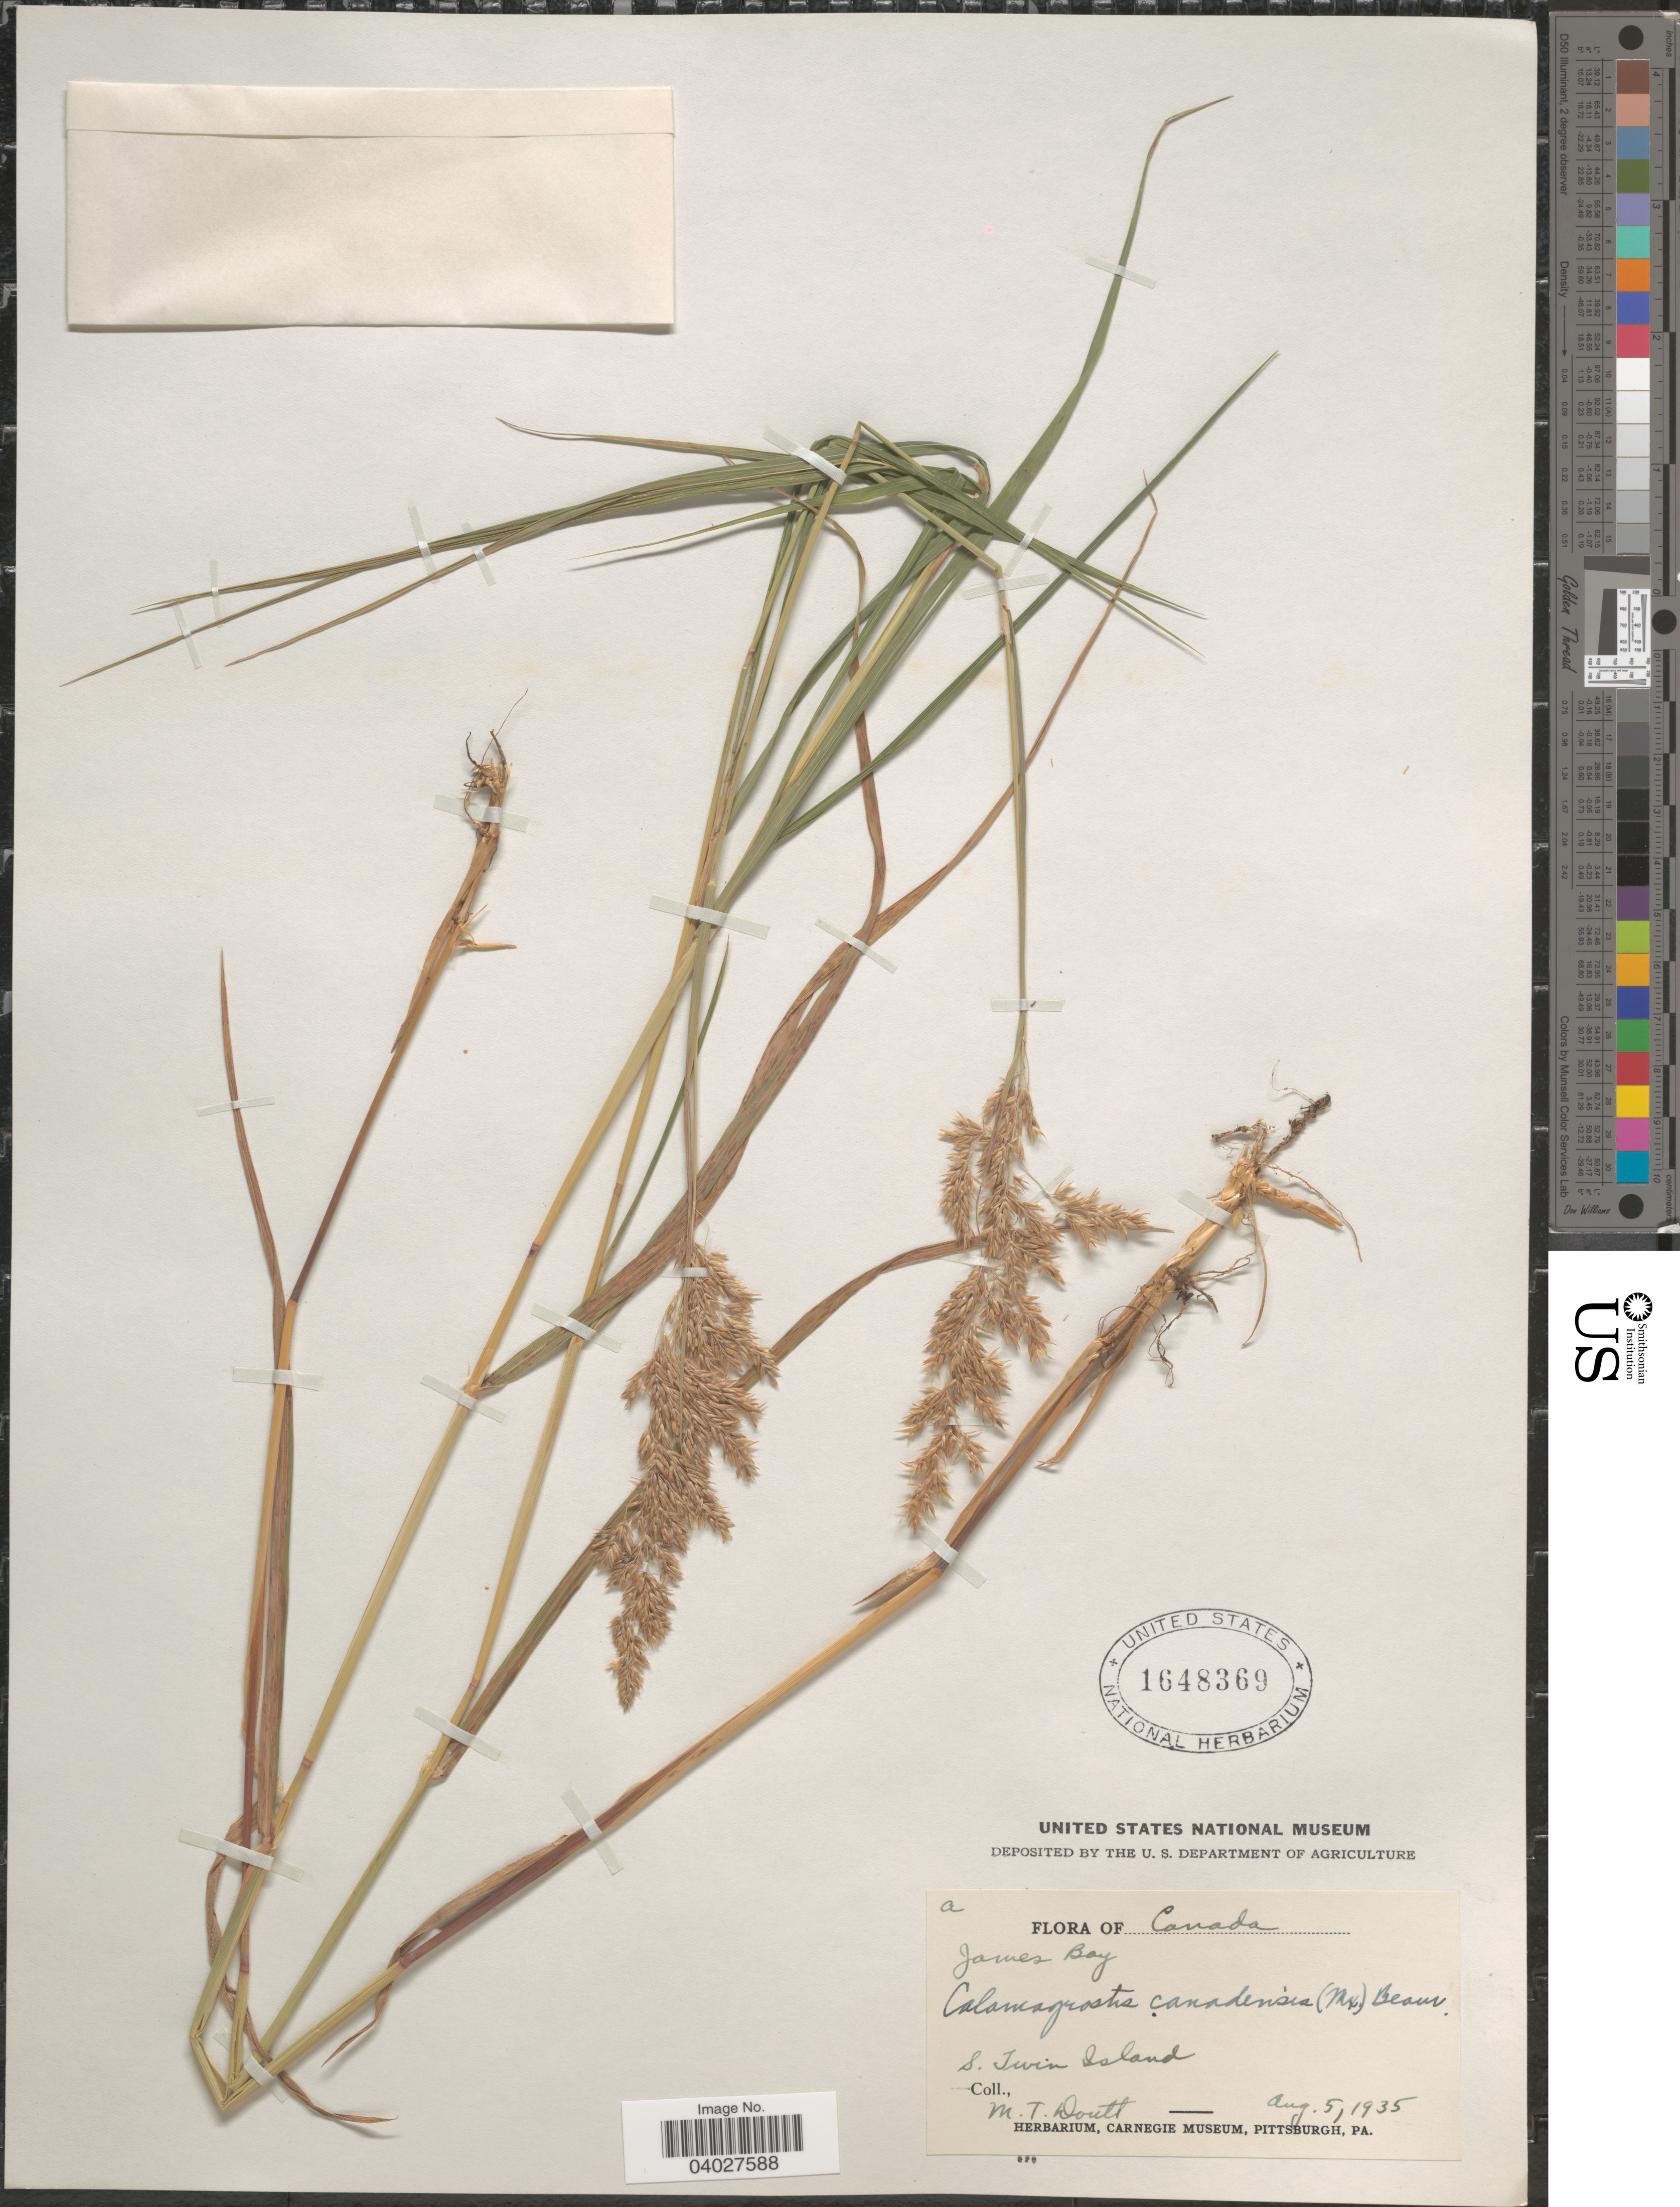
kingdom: Plantae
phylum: Tracheophyta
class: Liliopsida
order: Poales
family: Poaceae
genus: Calamagrostis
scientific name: Calamagrostis canadensis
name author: (Michx.) P. Beauv.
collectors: M. Doutt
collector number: a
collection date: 1935-08-05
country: Canada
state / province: Nunavut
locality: James Bay. S. Twin Island.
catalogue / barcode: US 1648369